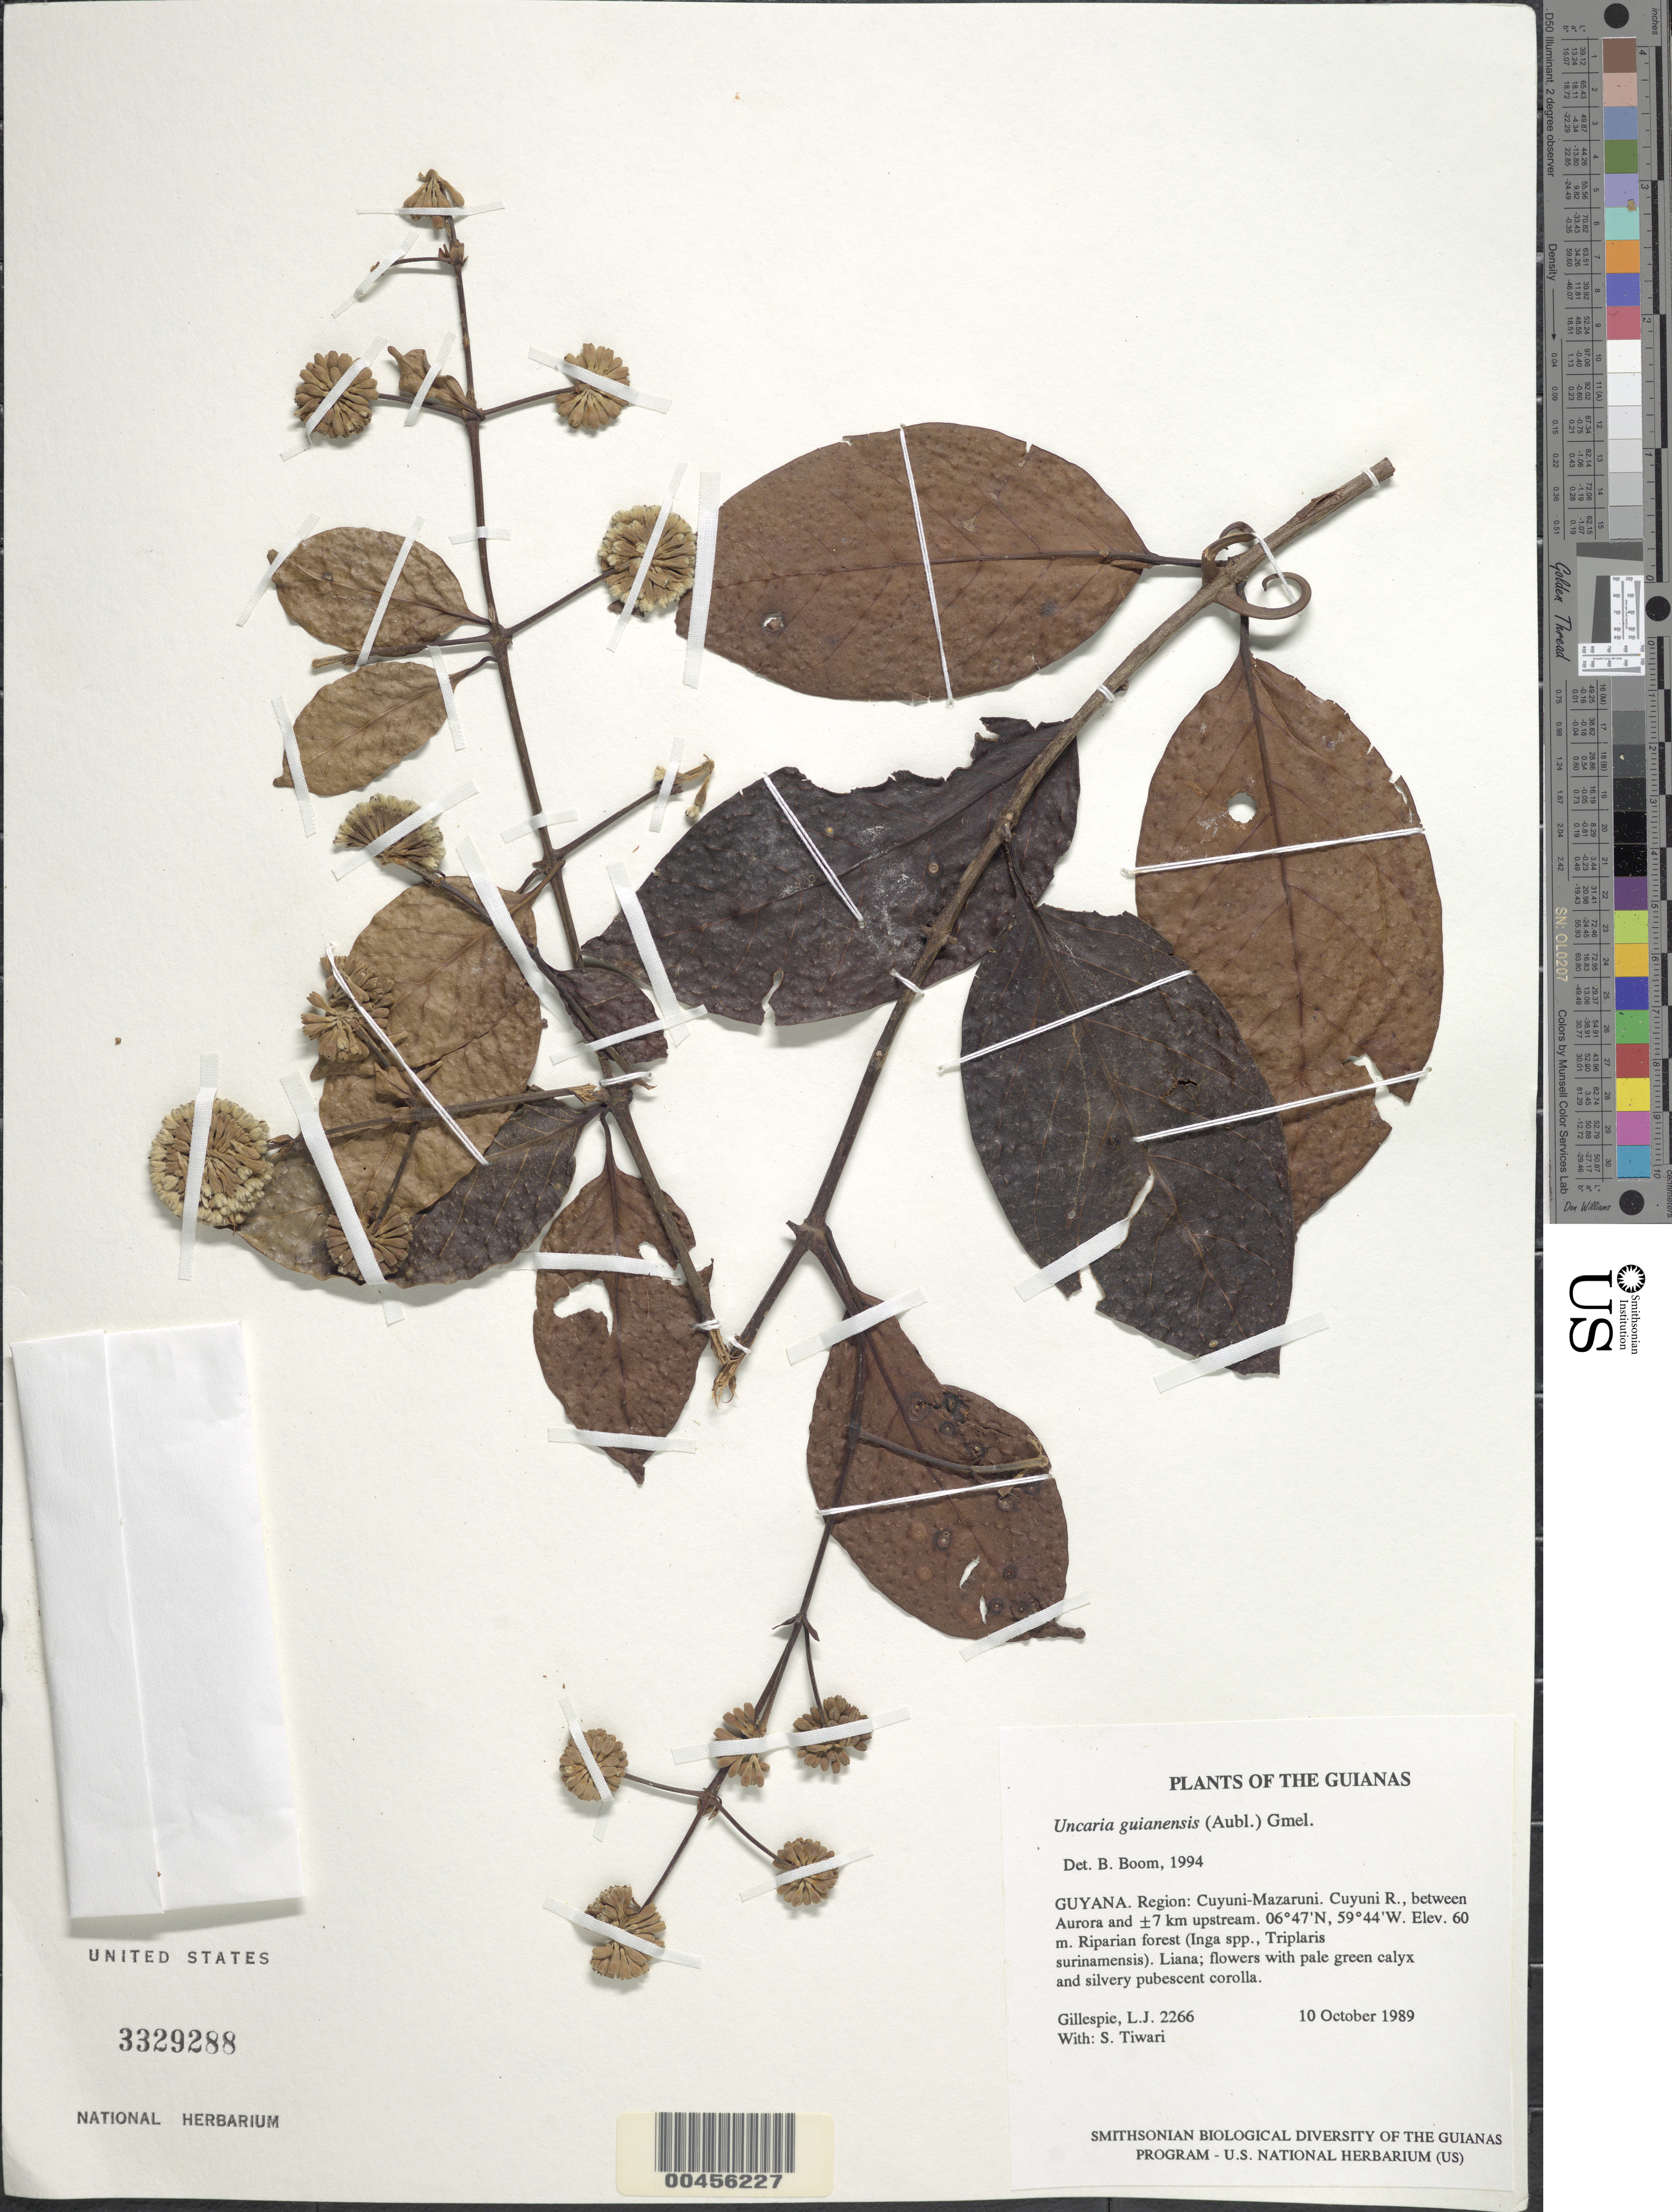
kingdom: Plantae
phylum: Tracheophyta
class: Magnoliopsida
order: Gentianales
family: Rubiaceae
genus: Uncaria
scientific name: Uncaria guianensis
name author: (Aubl.) J.F. Gmel.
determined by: Boom, B. M.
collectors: L. J. Gillespie & S. Tiwari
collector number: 2266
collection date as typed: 10 October 1989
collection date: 1989-10-10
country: Guyana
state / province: Cuyuni-Mazaruni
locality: Cuyuni R., between Aurora and ±7 km upstream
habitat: Riparian forest (Inga spp., Triplaris surinamensis)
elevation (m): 60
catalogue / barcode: US 3329288